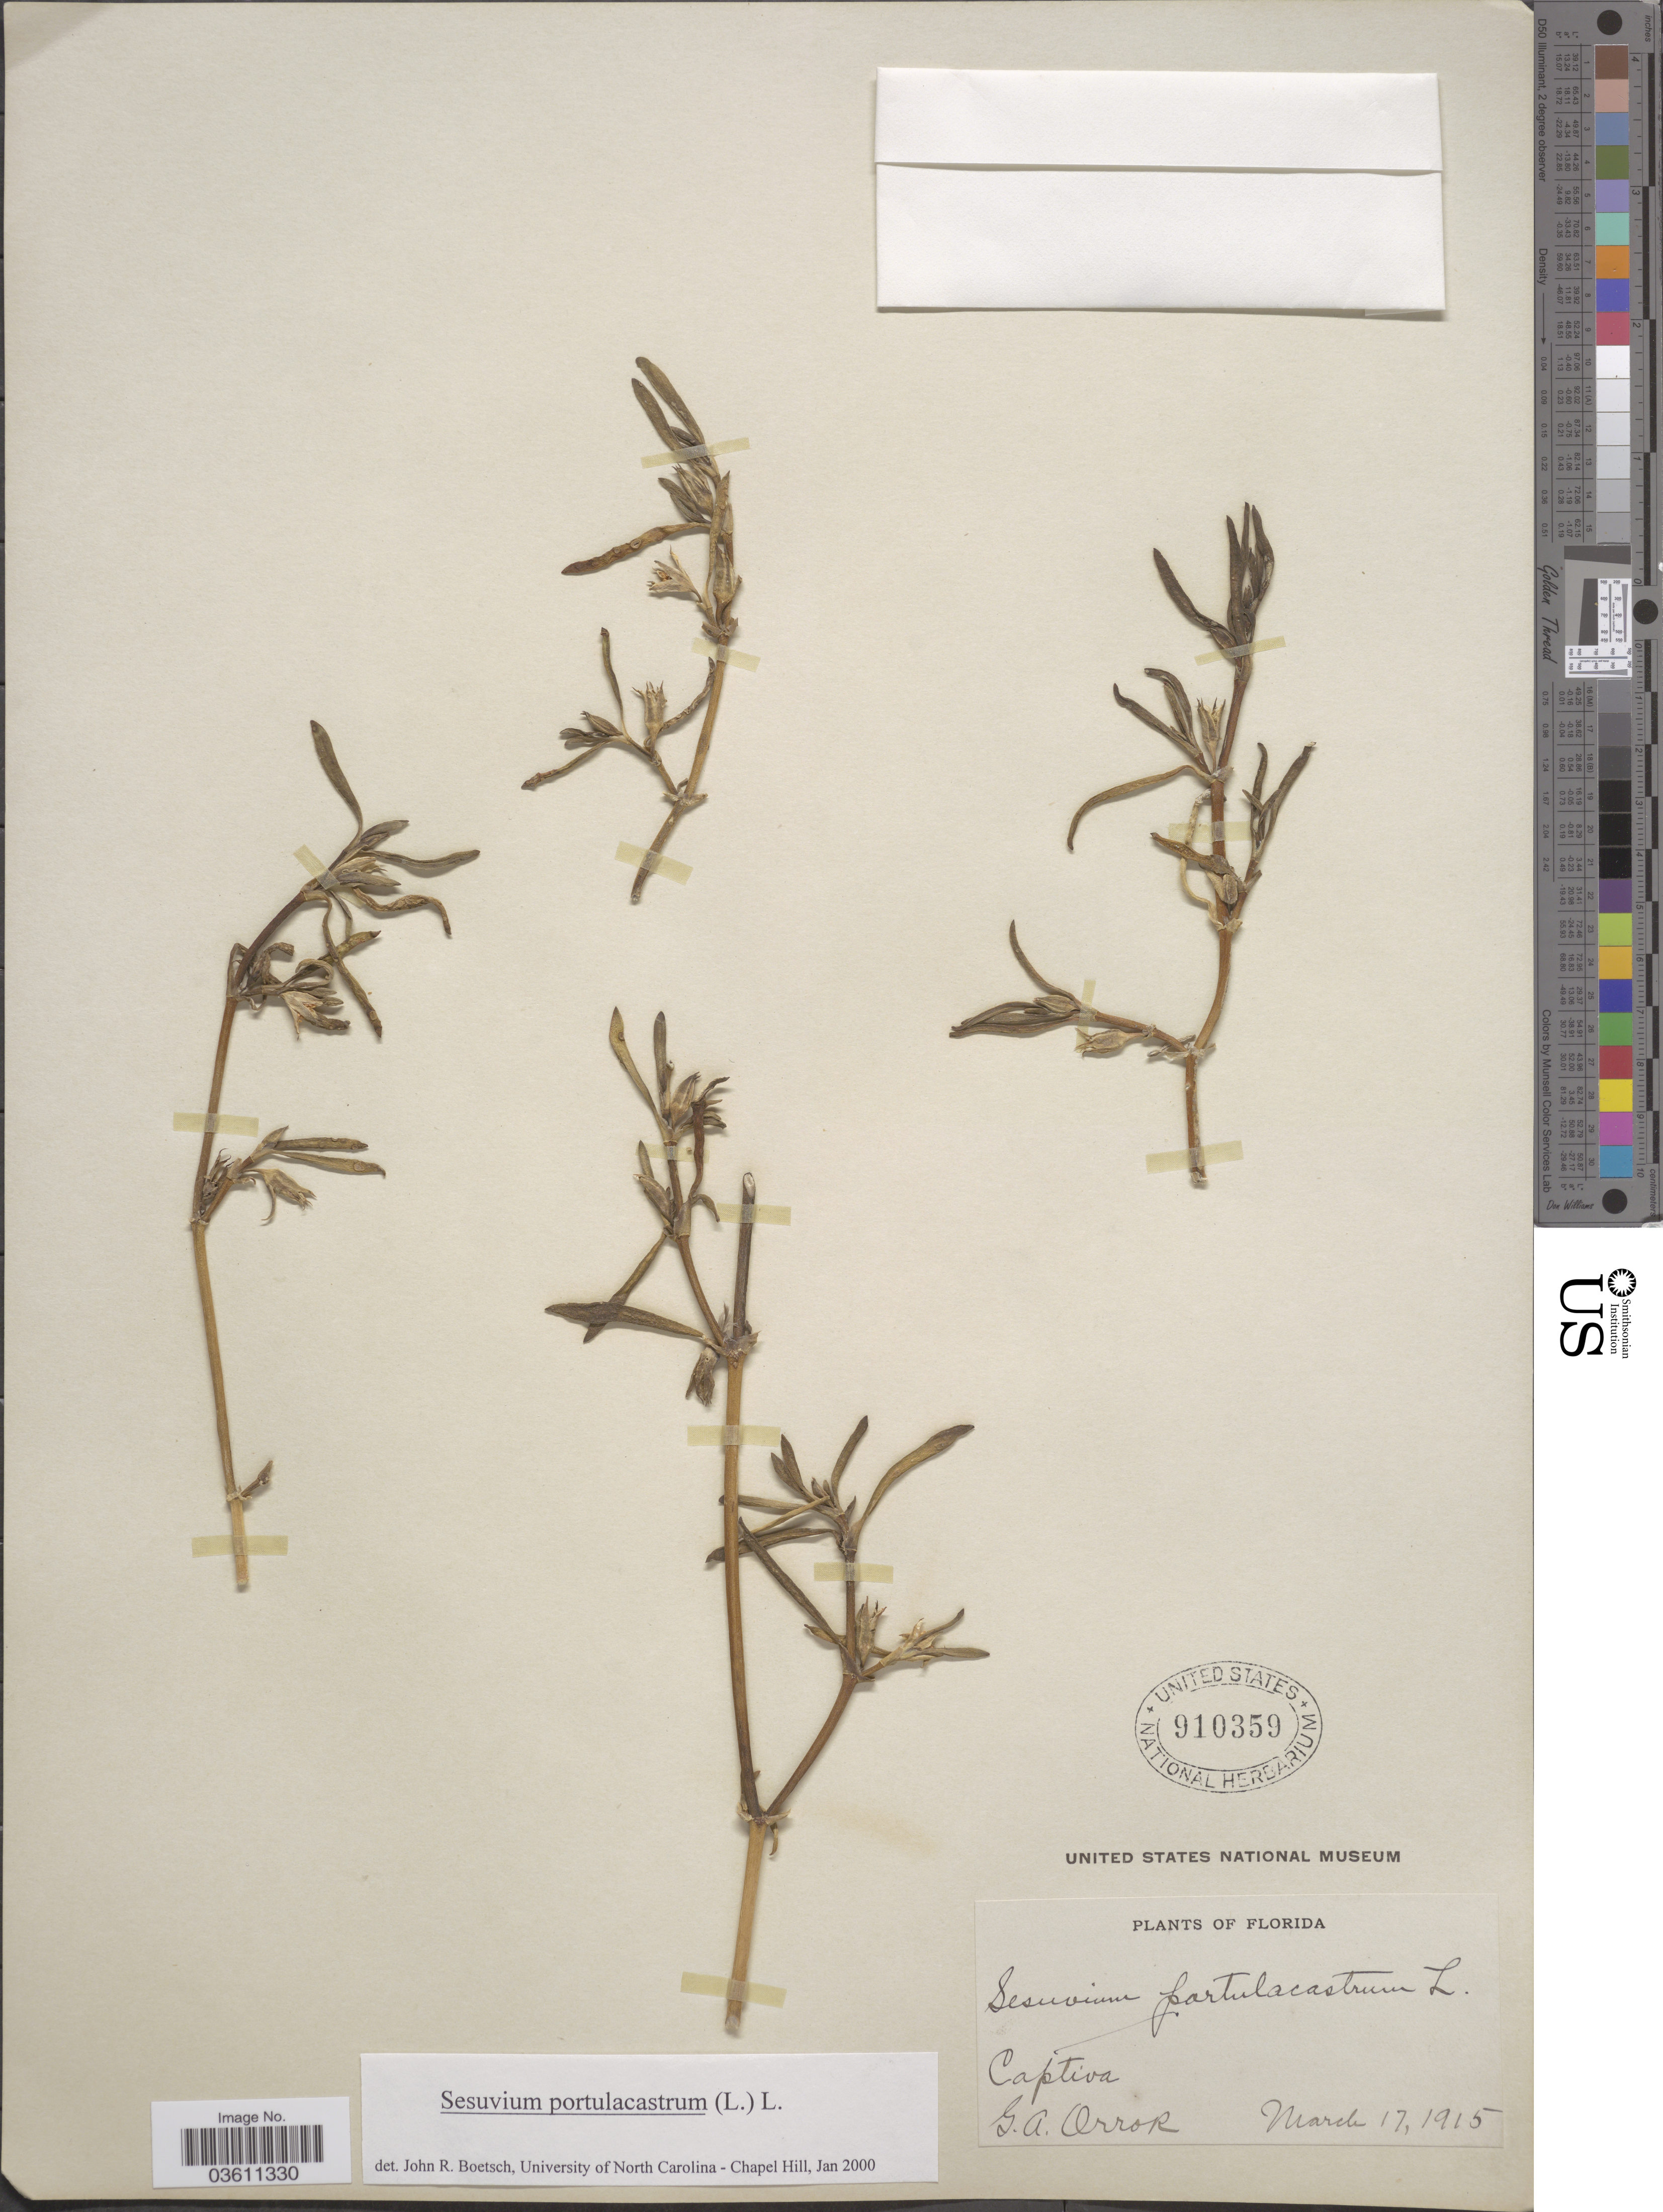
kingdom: Plantae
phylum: Tracheophyta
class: Magnoliopsida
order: Caryophyllales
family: Aizoaceae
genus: Sesuvium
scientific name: Sesuvium portulacastrum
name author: (L.) L.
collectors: G. Orrok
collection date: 1915-03-17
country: United States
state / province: Florida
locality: Captiva.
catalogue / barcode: US 910359